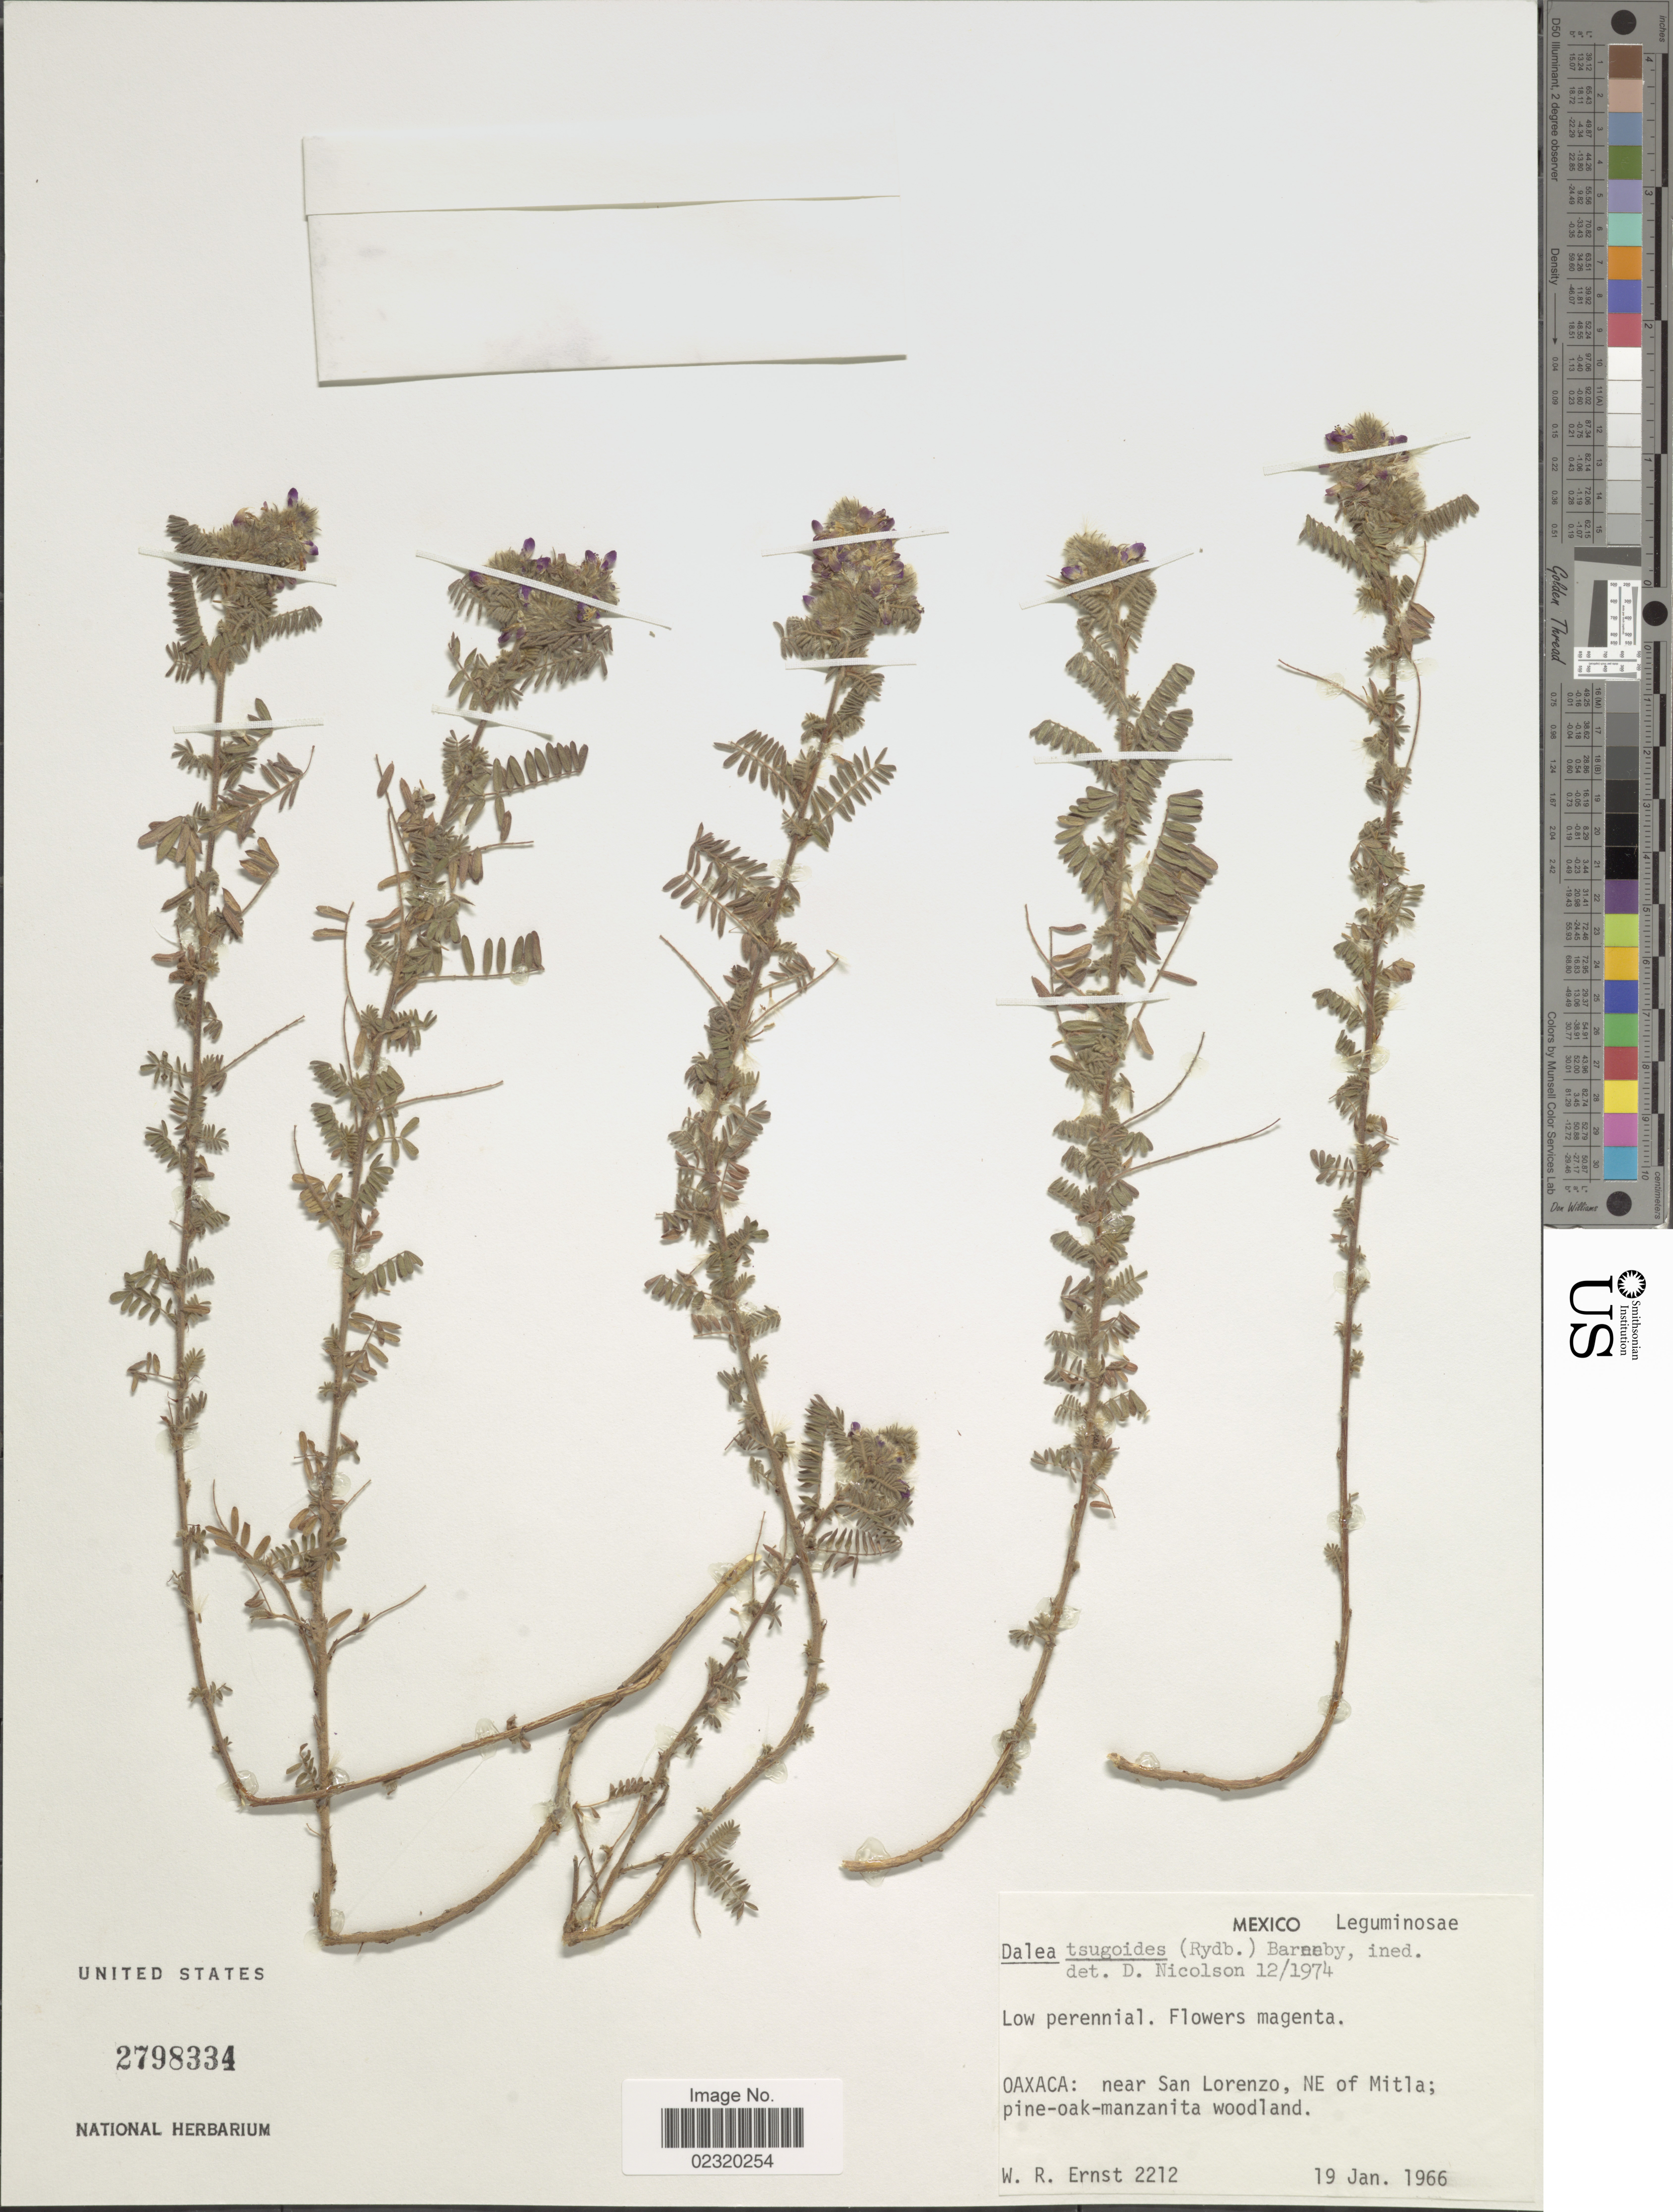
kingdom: Plantae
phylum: Tracheophyta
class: Magnoliopsida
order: Fabales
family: Fabaceae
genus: Dalea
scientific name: Dalea versicolor var. versicolor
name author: Zucc.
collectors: W. R. Ernst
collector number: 2212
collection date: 1966-01-19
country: Mexico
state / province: Oaxaca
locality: Near San Lorenzo, NE of Mitla; pine-oak-manzanita woodland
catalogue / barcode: US 2798334